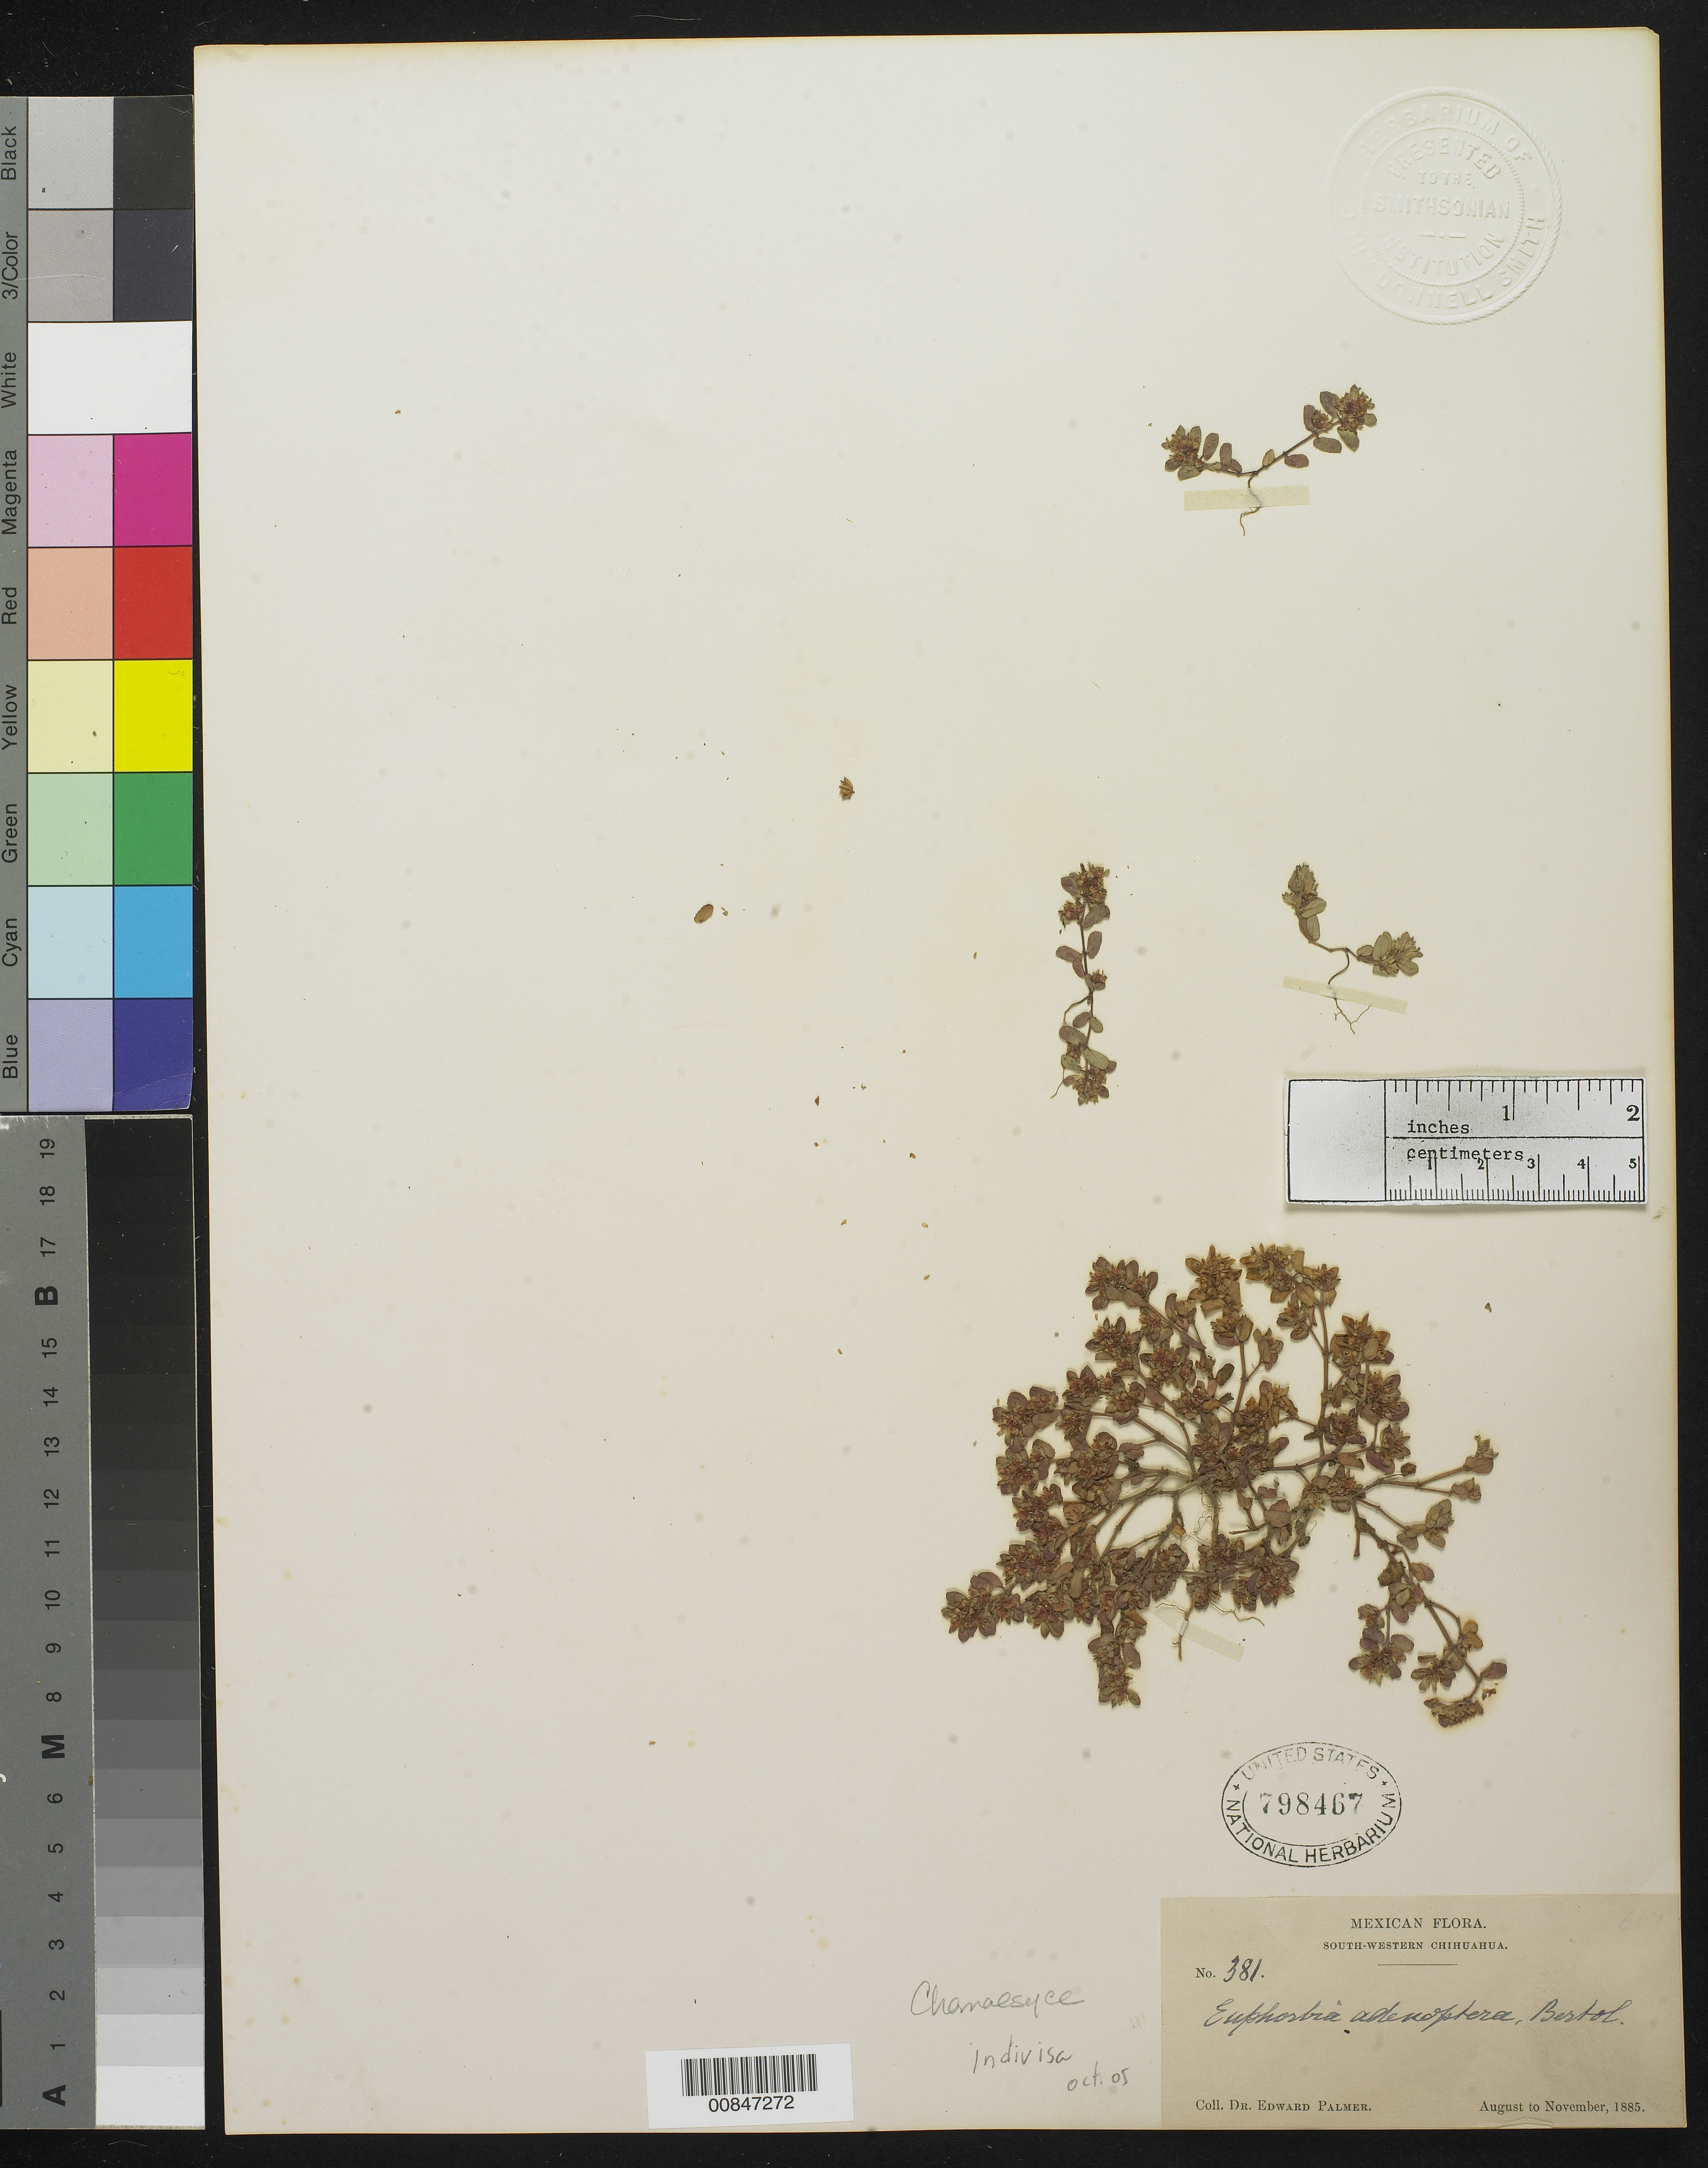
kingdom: Plantae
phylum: Tracheophyta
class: Magnoliopsida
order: Malpighiales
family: Euphorbiaceae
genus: Euphorbia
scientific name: Euphorbia indivisa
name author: (Engelm.) Tidestr.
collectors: E. Palmer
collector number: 381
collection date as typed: Aug 1885 to -- Nov 1885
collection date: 1885-08/1885-11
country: Mexico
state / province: Chihuahua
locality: South-Western Chihuahua.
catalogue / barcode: US 798467